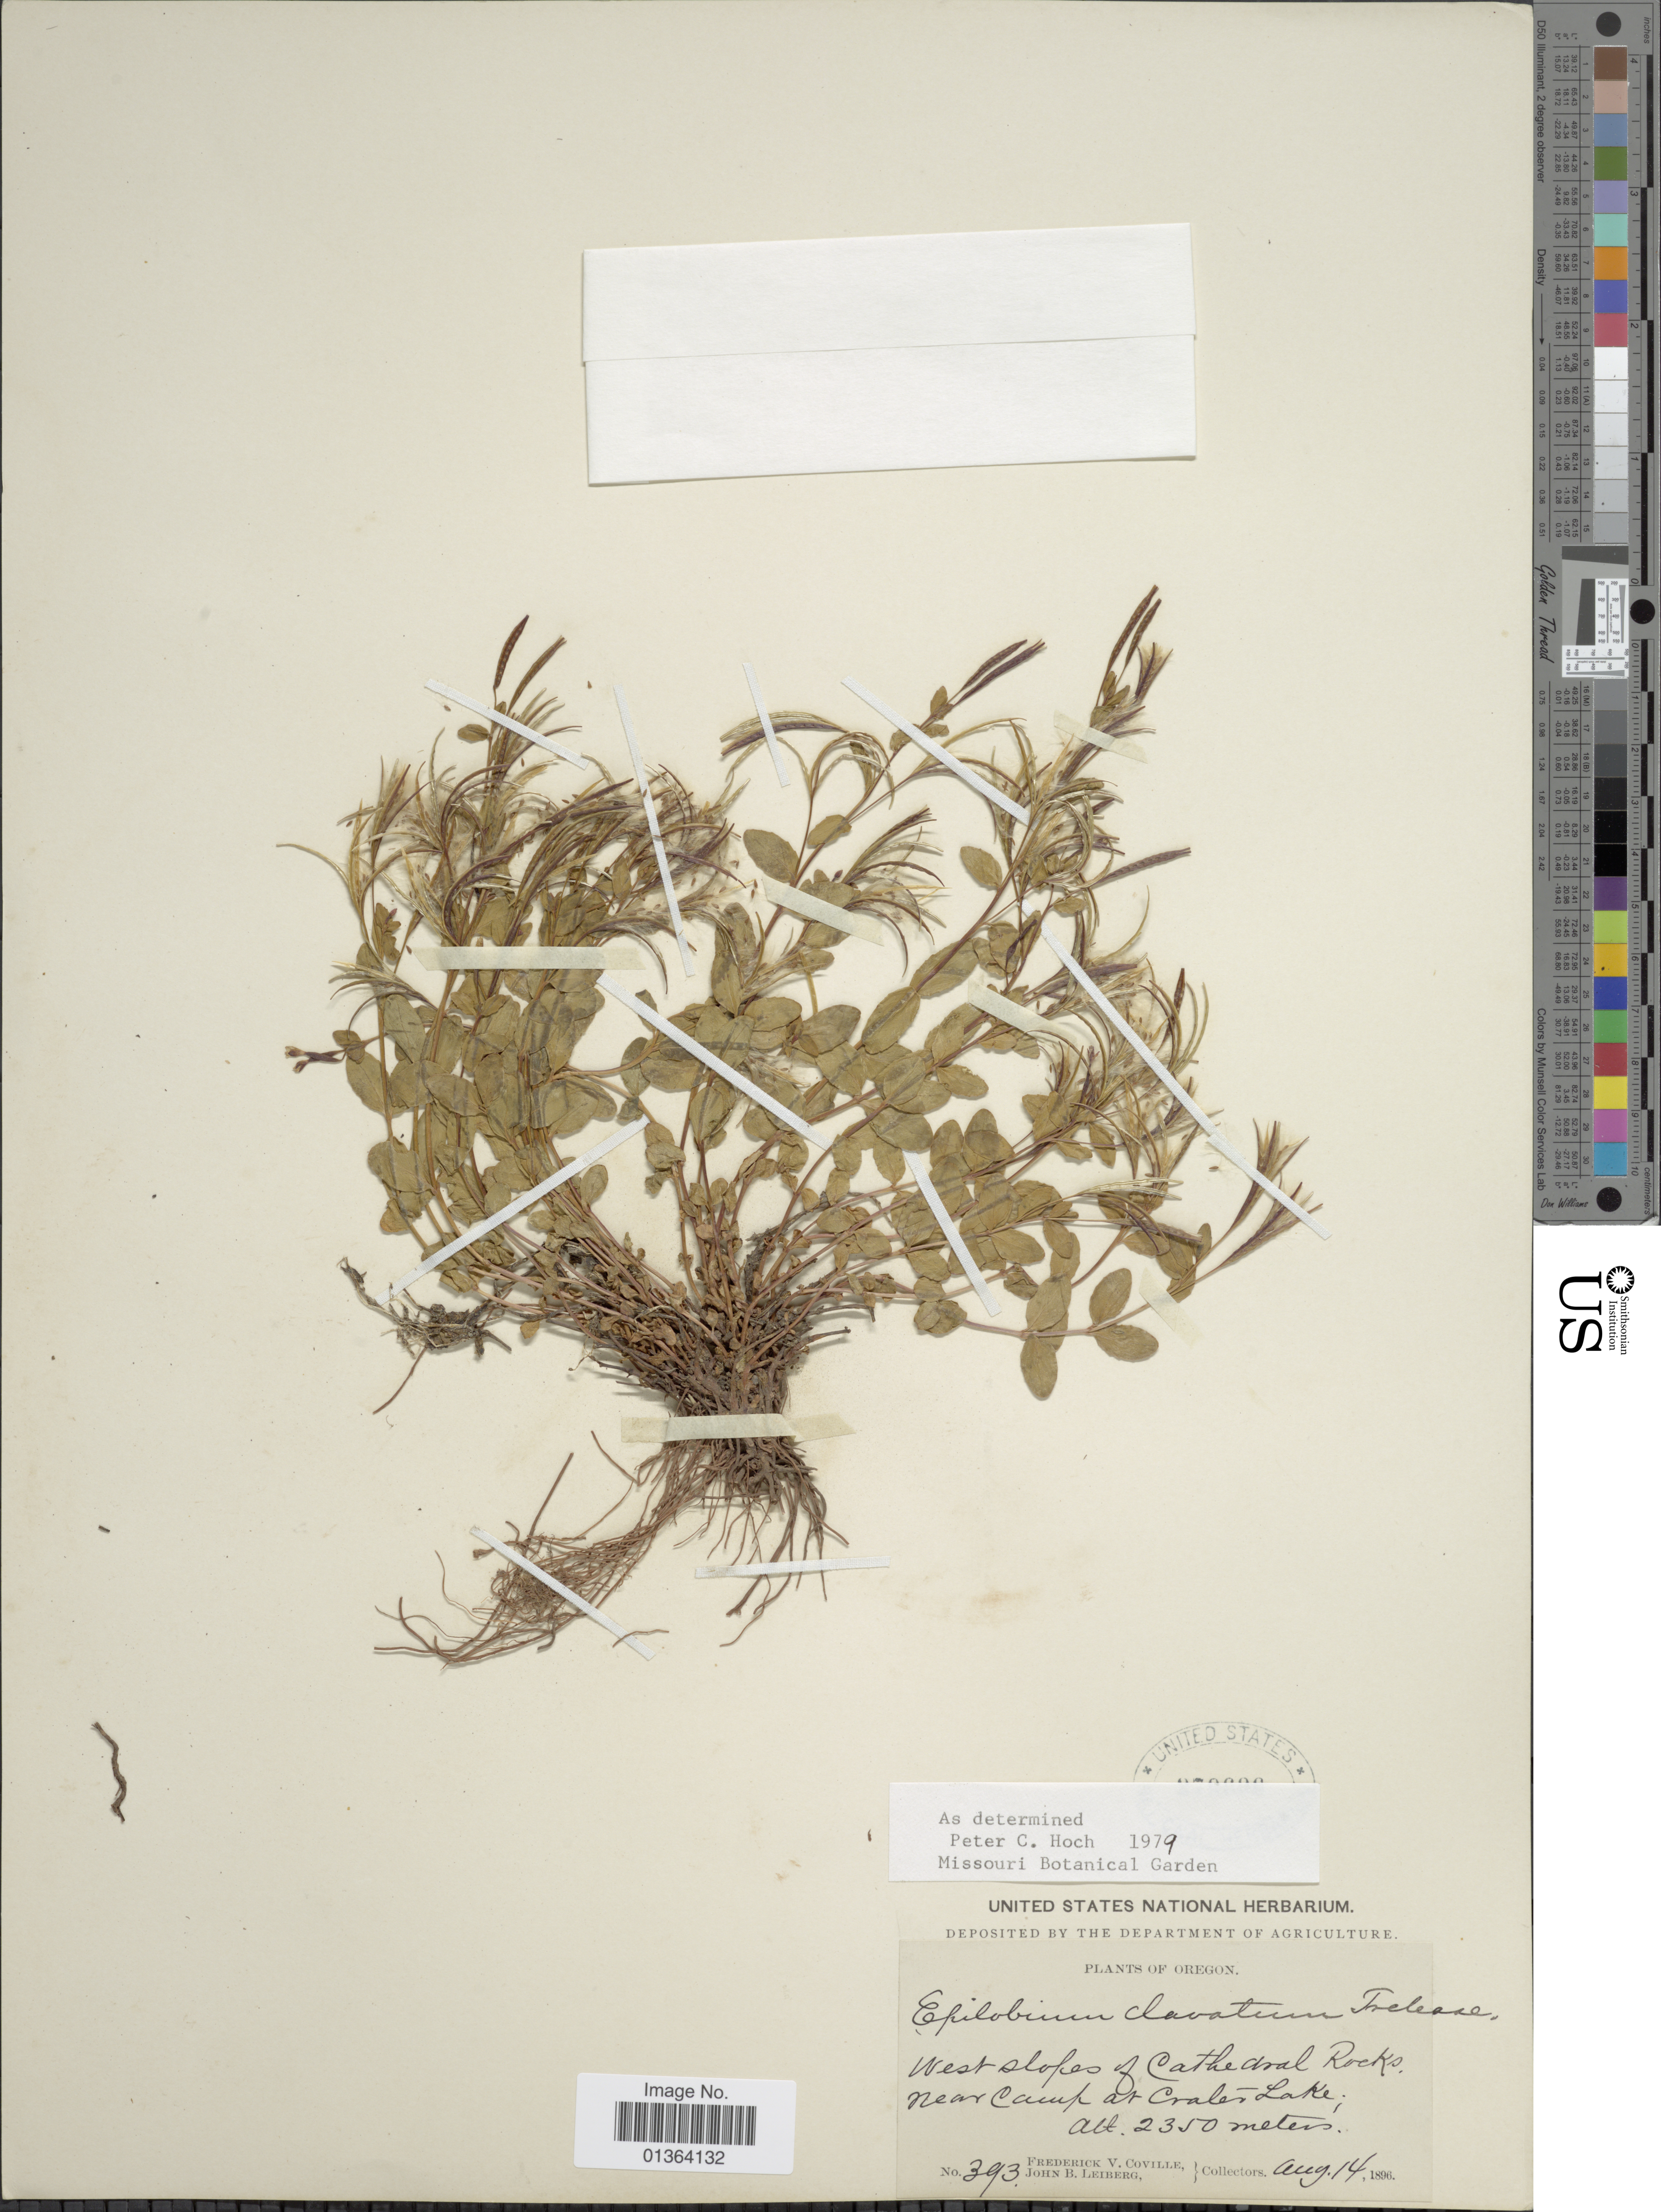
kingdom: Plantae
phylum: Tracheophyta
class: Magnoliopsida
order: Myrtales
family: Onagraceae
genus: Epilobium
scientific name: Epilobium clavatum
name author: Hausskn.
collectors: F. V. Coville & J. B. Leiberg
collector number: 393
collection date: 1896-08-14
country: United States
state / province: Oregon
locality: West slopes of Cathedral Rocks near Camp at Crates Lake.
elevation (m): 2350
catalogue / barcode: US 279696